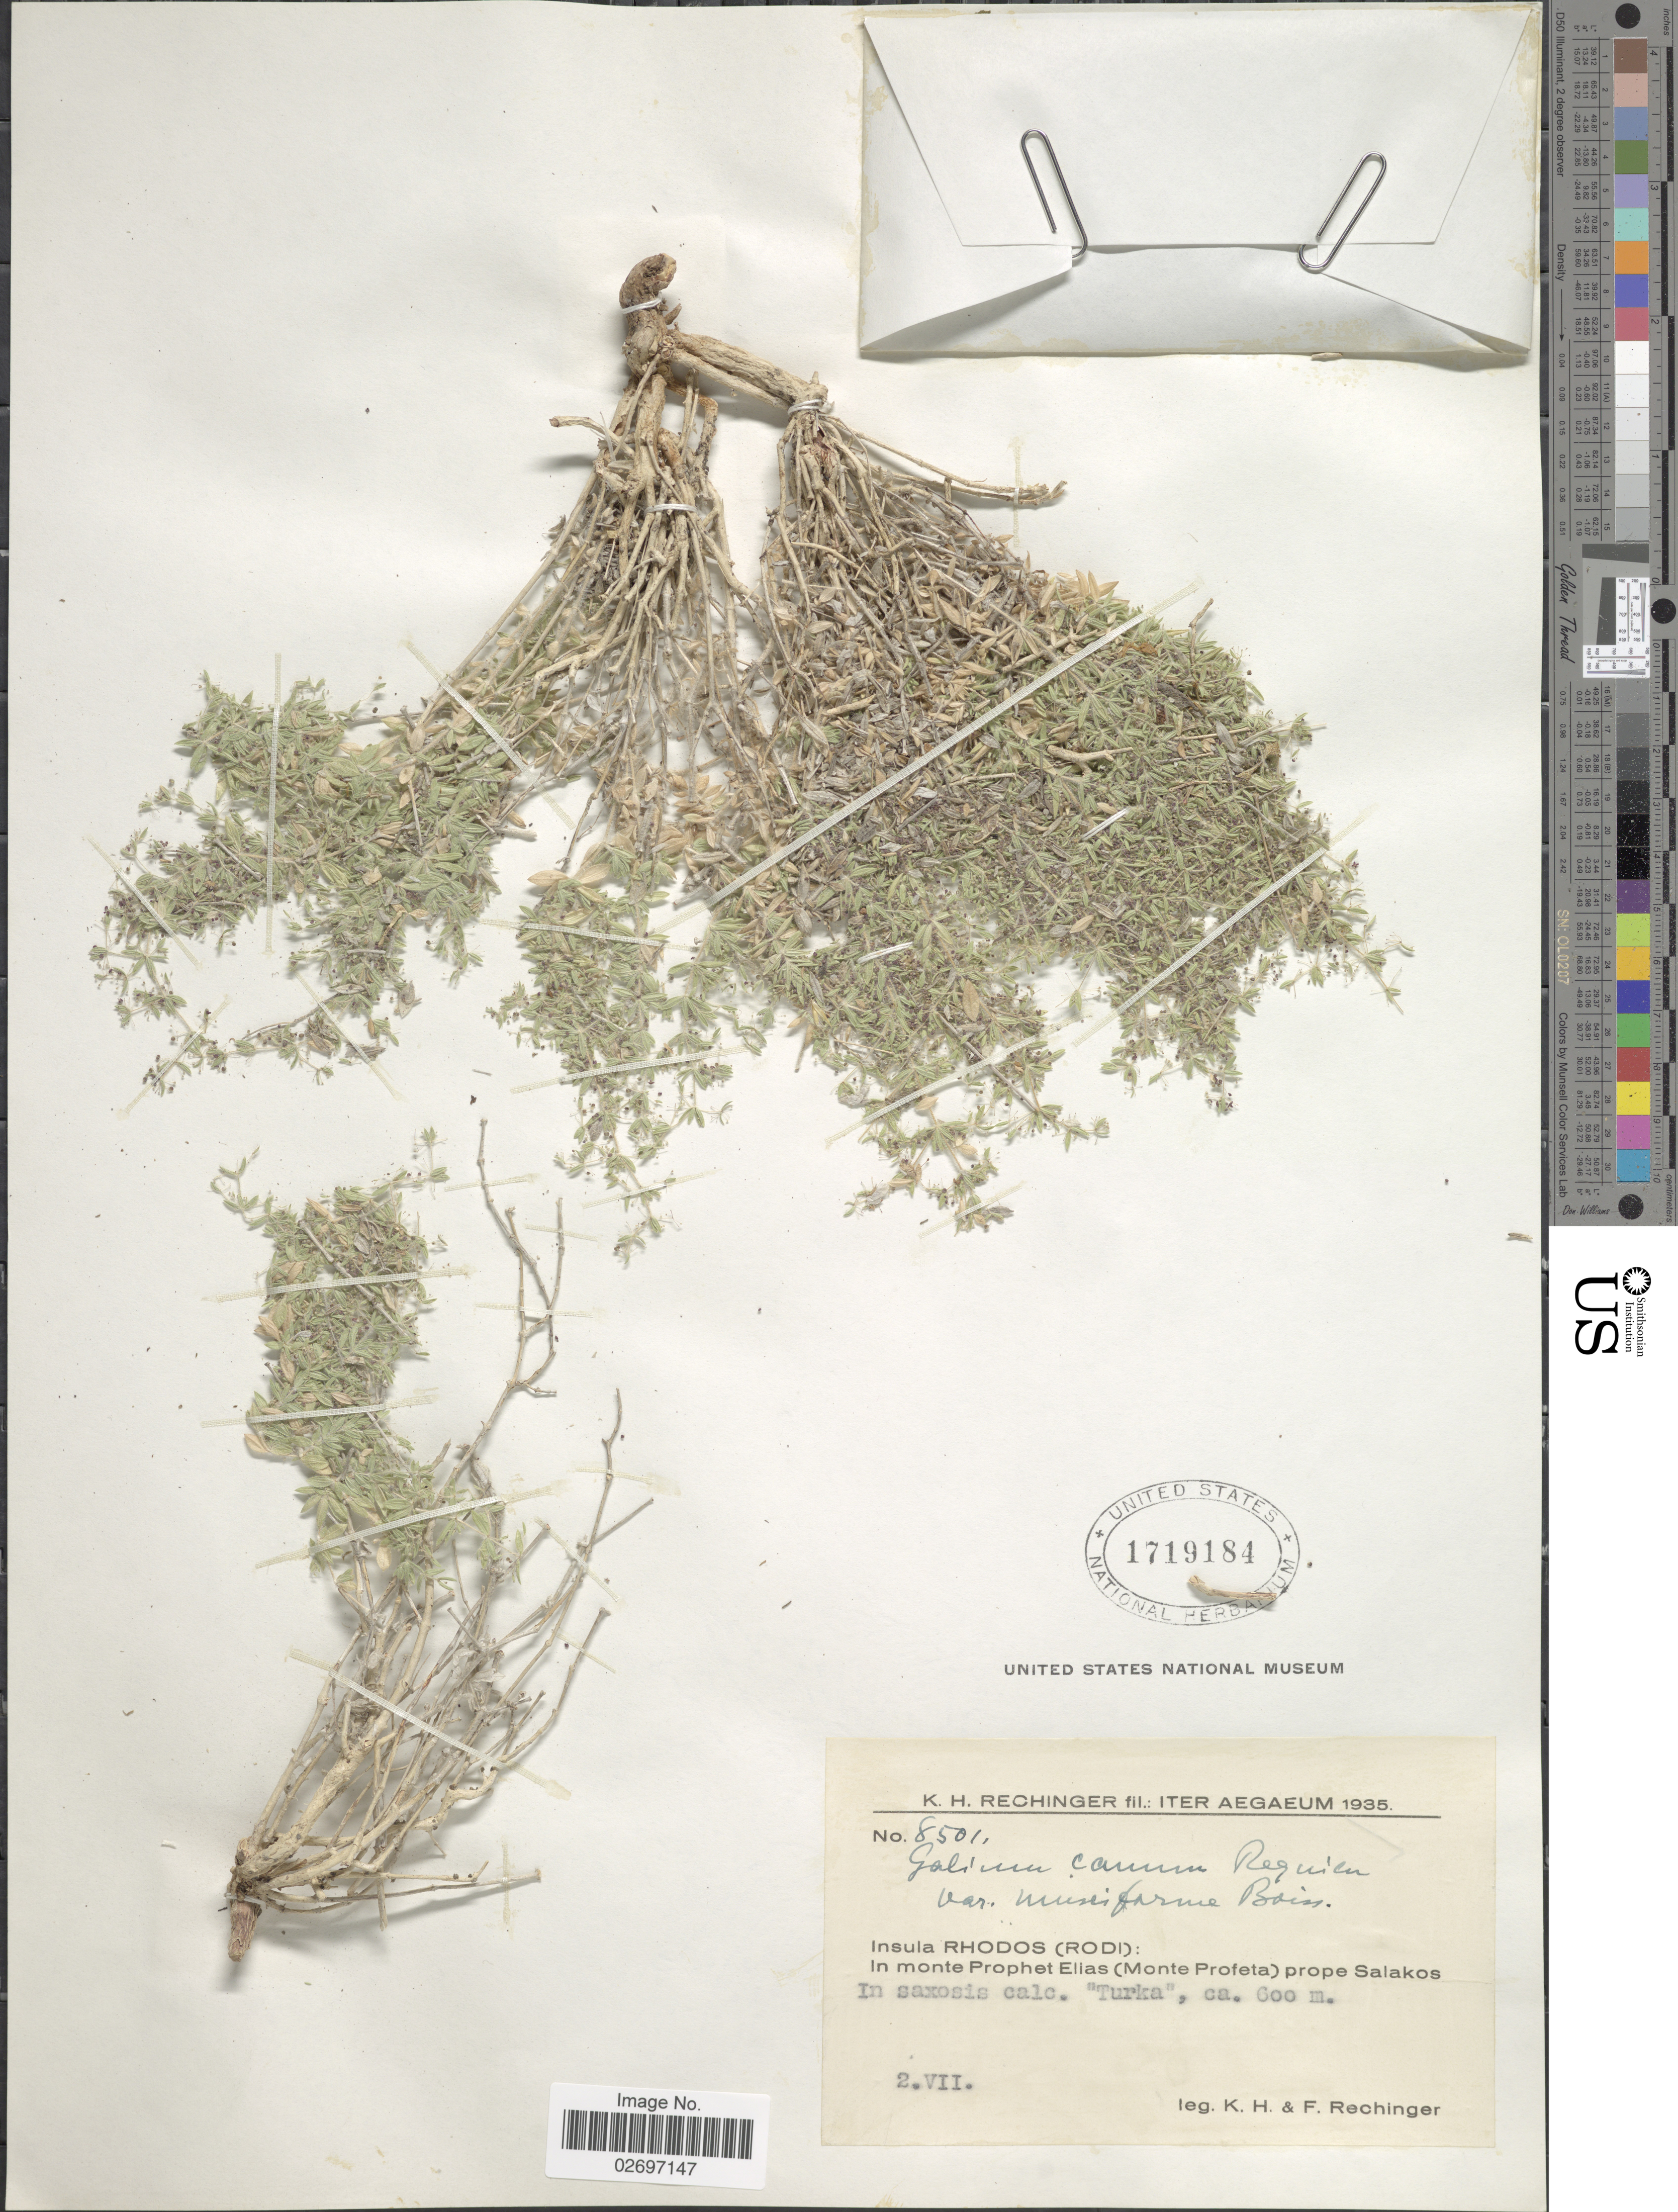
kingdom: Plantae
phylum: Tracheophyta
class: Magnoliopsida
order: Gentianales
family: Rubiaceae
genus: Galium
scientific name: Galium canum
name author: Req. ex DC.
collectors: K. H. Rechinger & F. Rechinger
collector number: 8501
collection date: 1935-07-02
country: Greece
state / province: South Aegean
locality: Aegaeum, in monte Prophet Elias (monte Profeta) prope Salakos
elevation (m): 600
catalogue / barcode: US 1719184